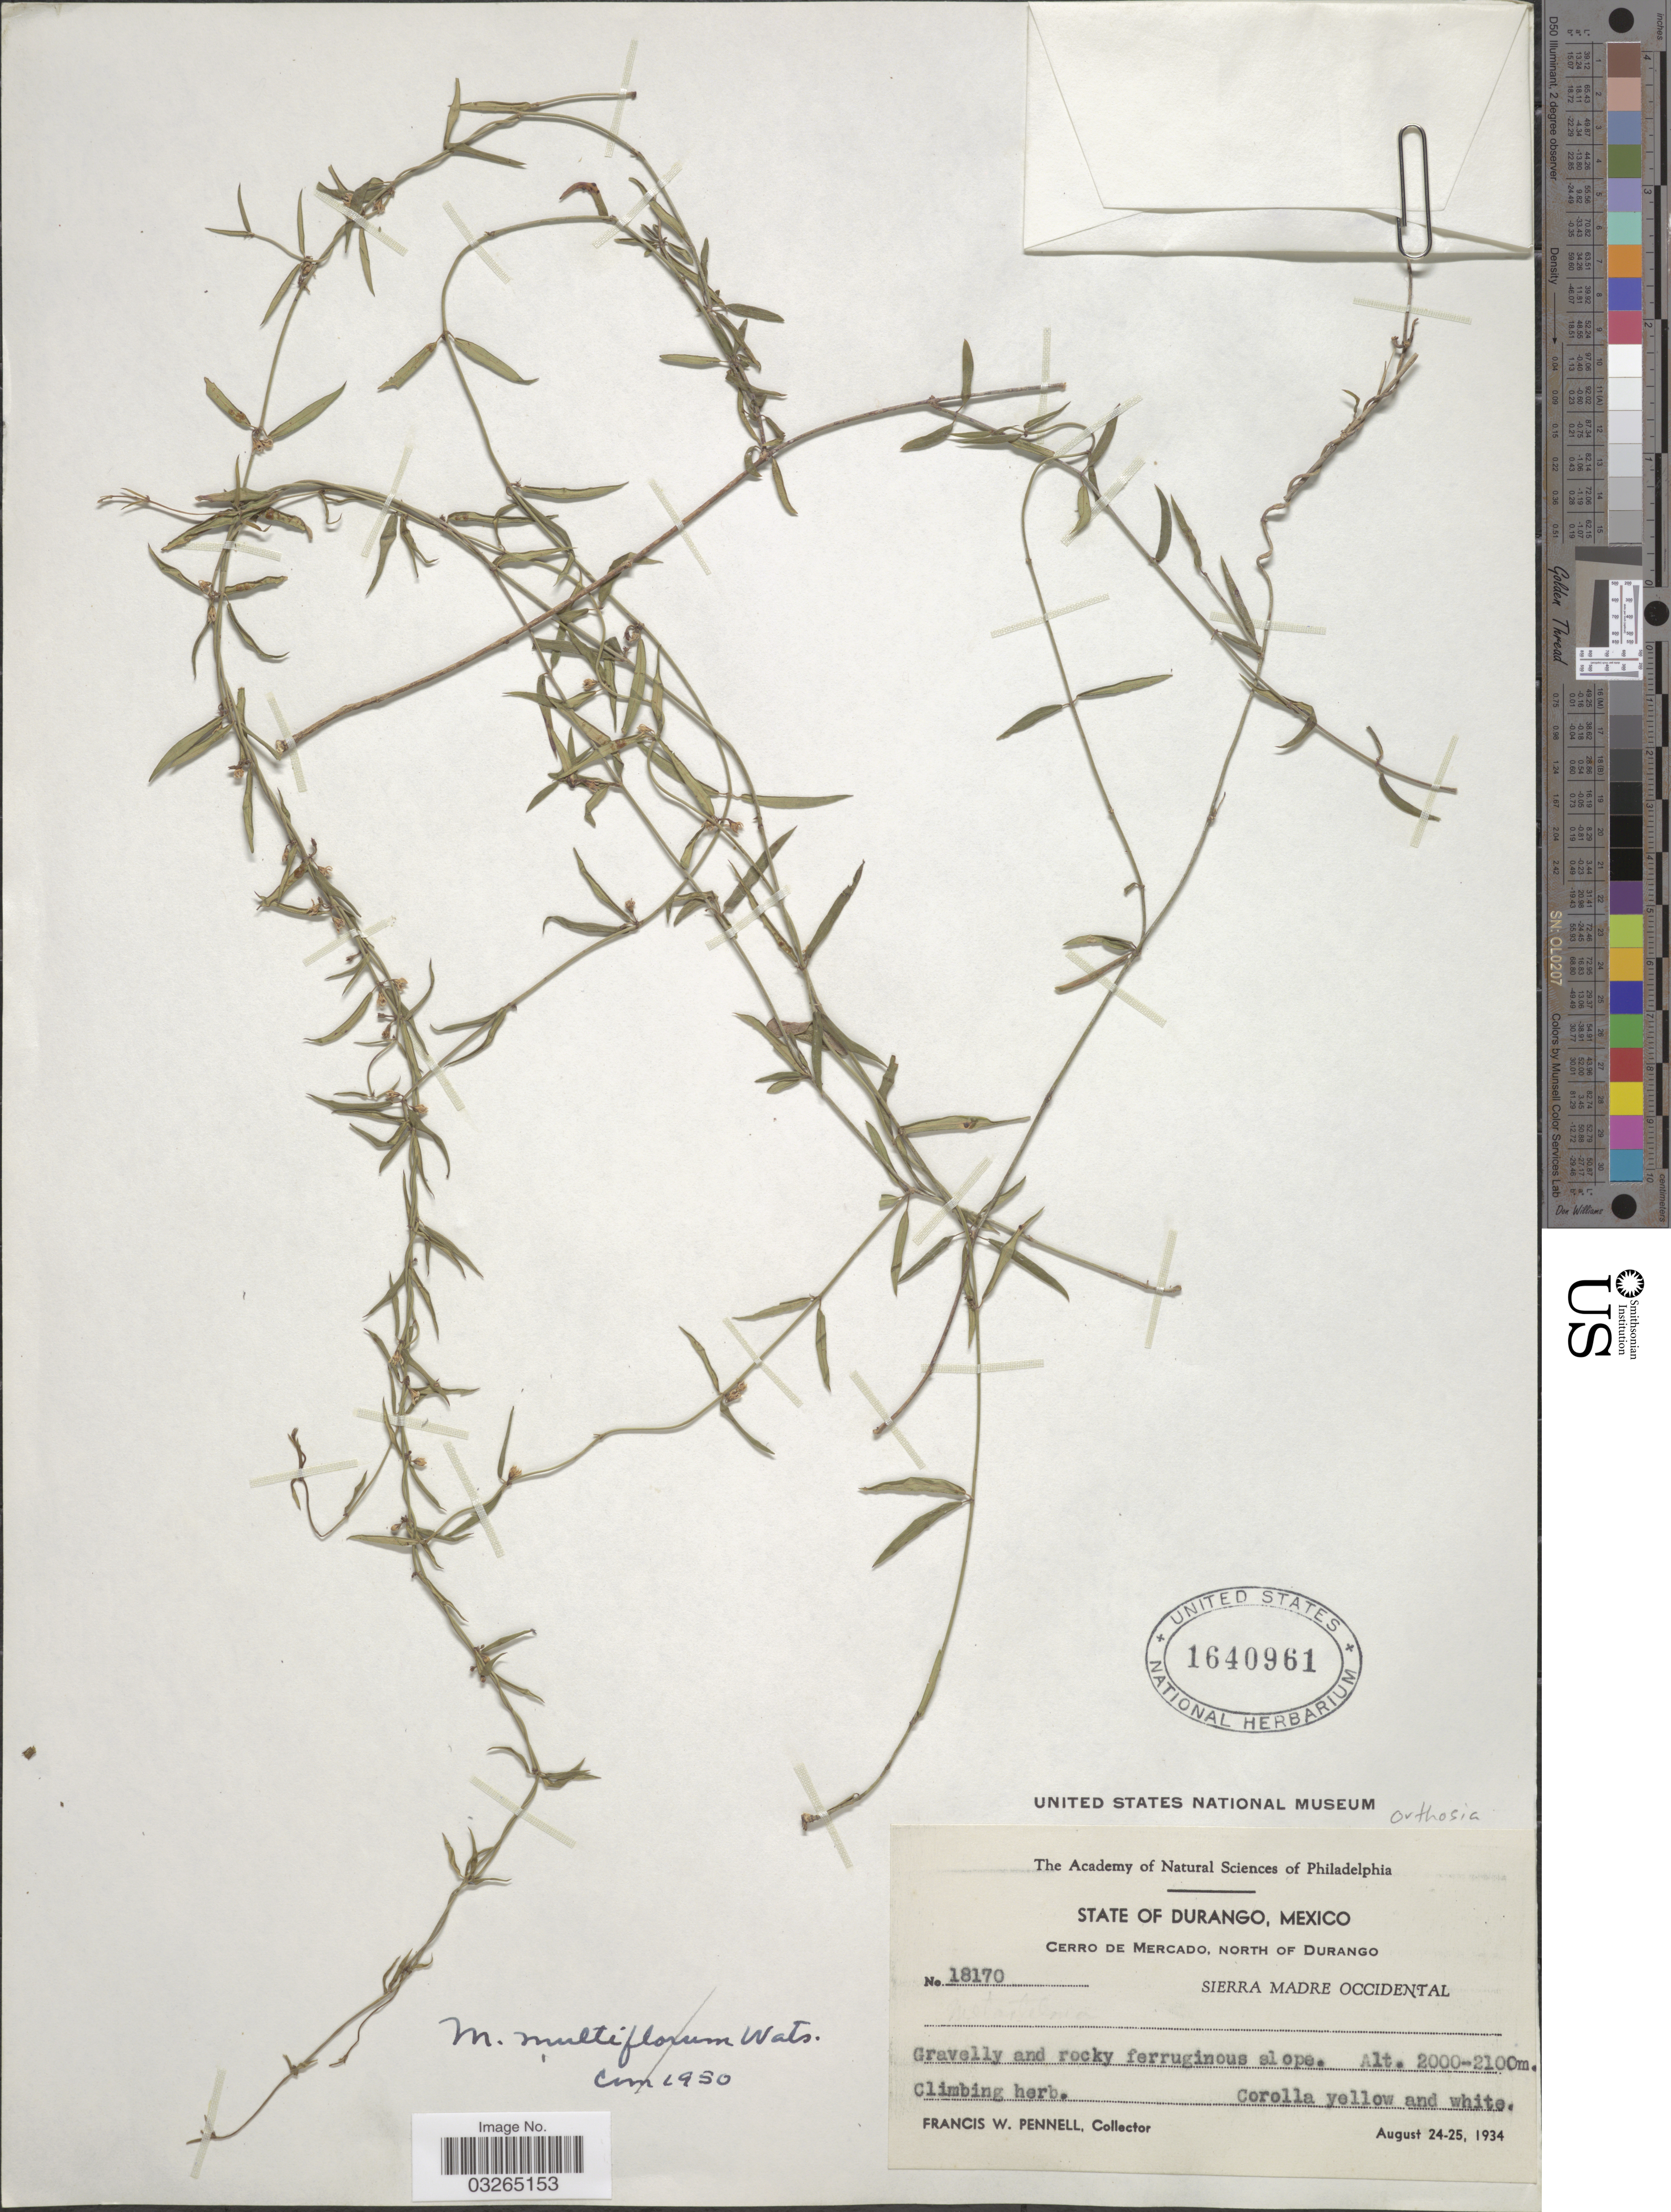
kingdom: Plantae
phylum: Tracheophyta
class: Magnoliopsida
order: Gentianales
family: Apocynaceae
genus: Vincetoxicum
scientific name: Vincetoxicum sp.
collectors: F. W. Pennell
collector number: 18170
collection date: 1934-08-24/1934-08-25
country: Mexico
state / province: Durango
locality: Cerro de Mercado, North of Durango, Sierra Madre Occidental.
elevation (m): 2000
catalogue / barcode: US 1640961